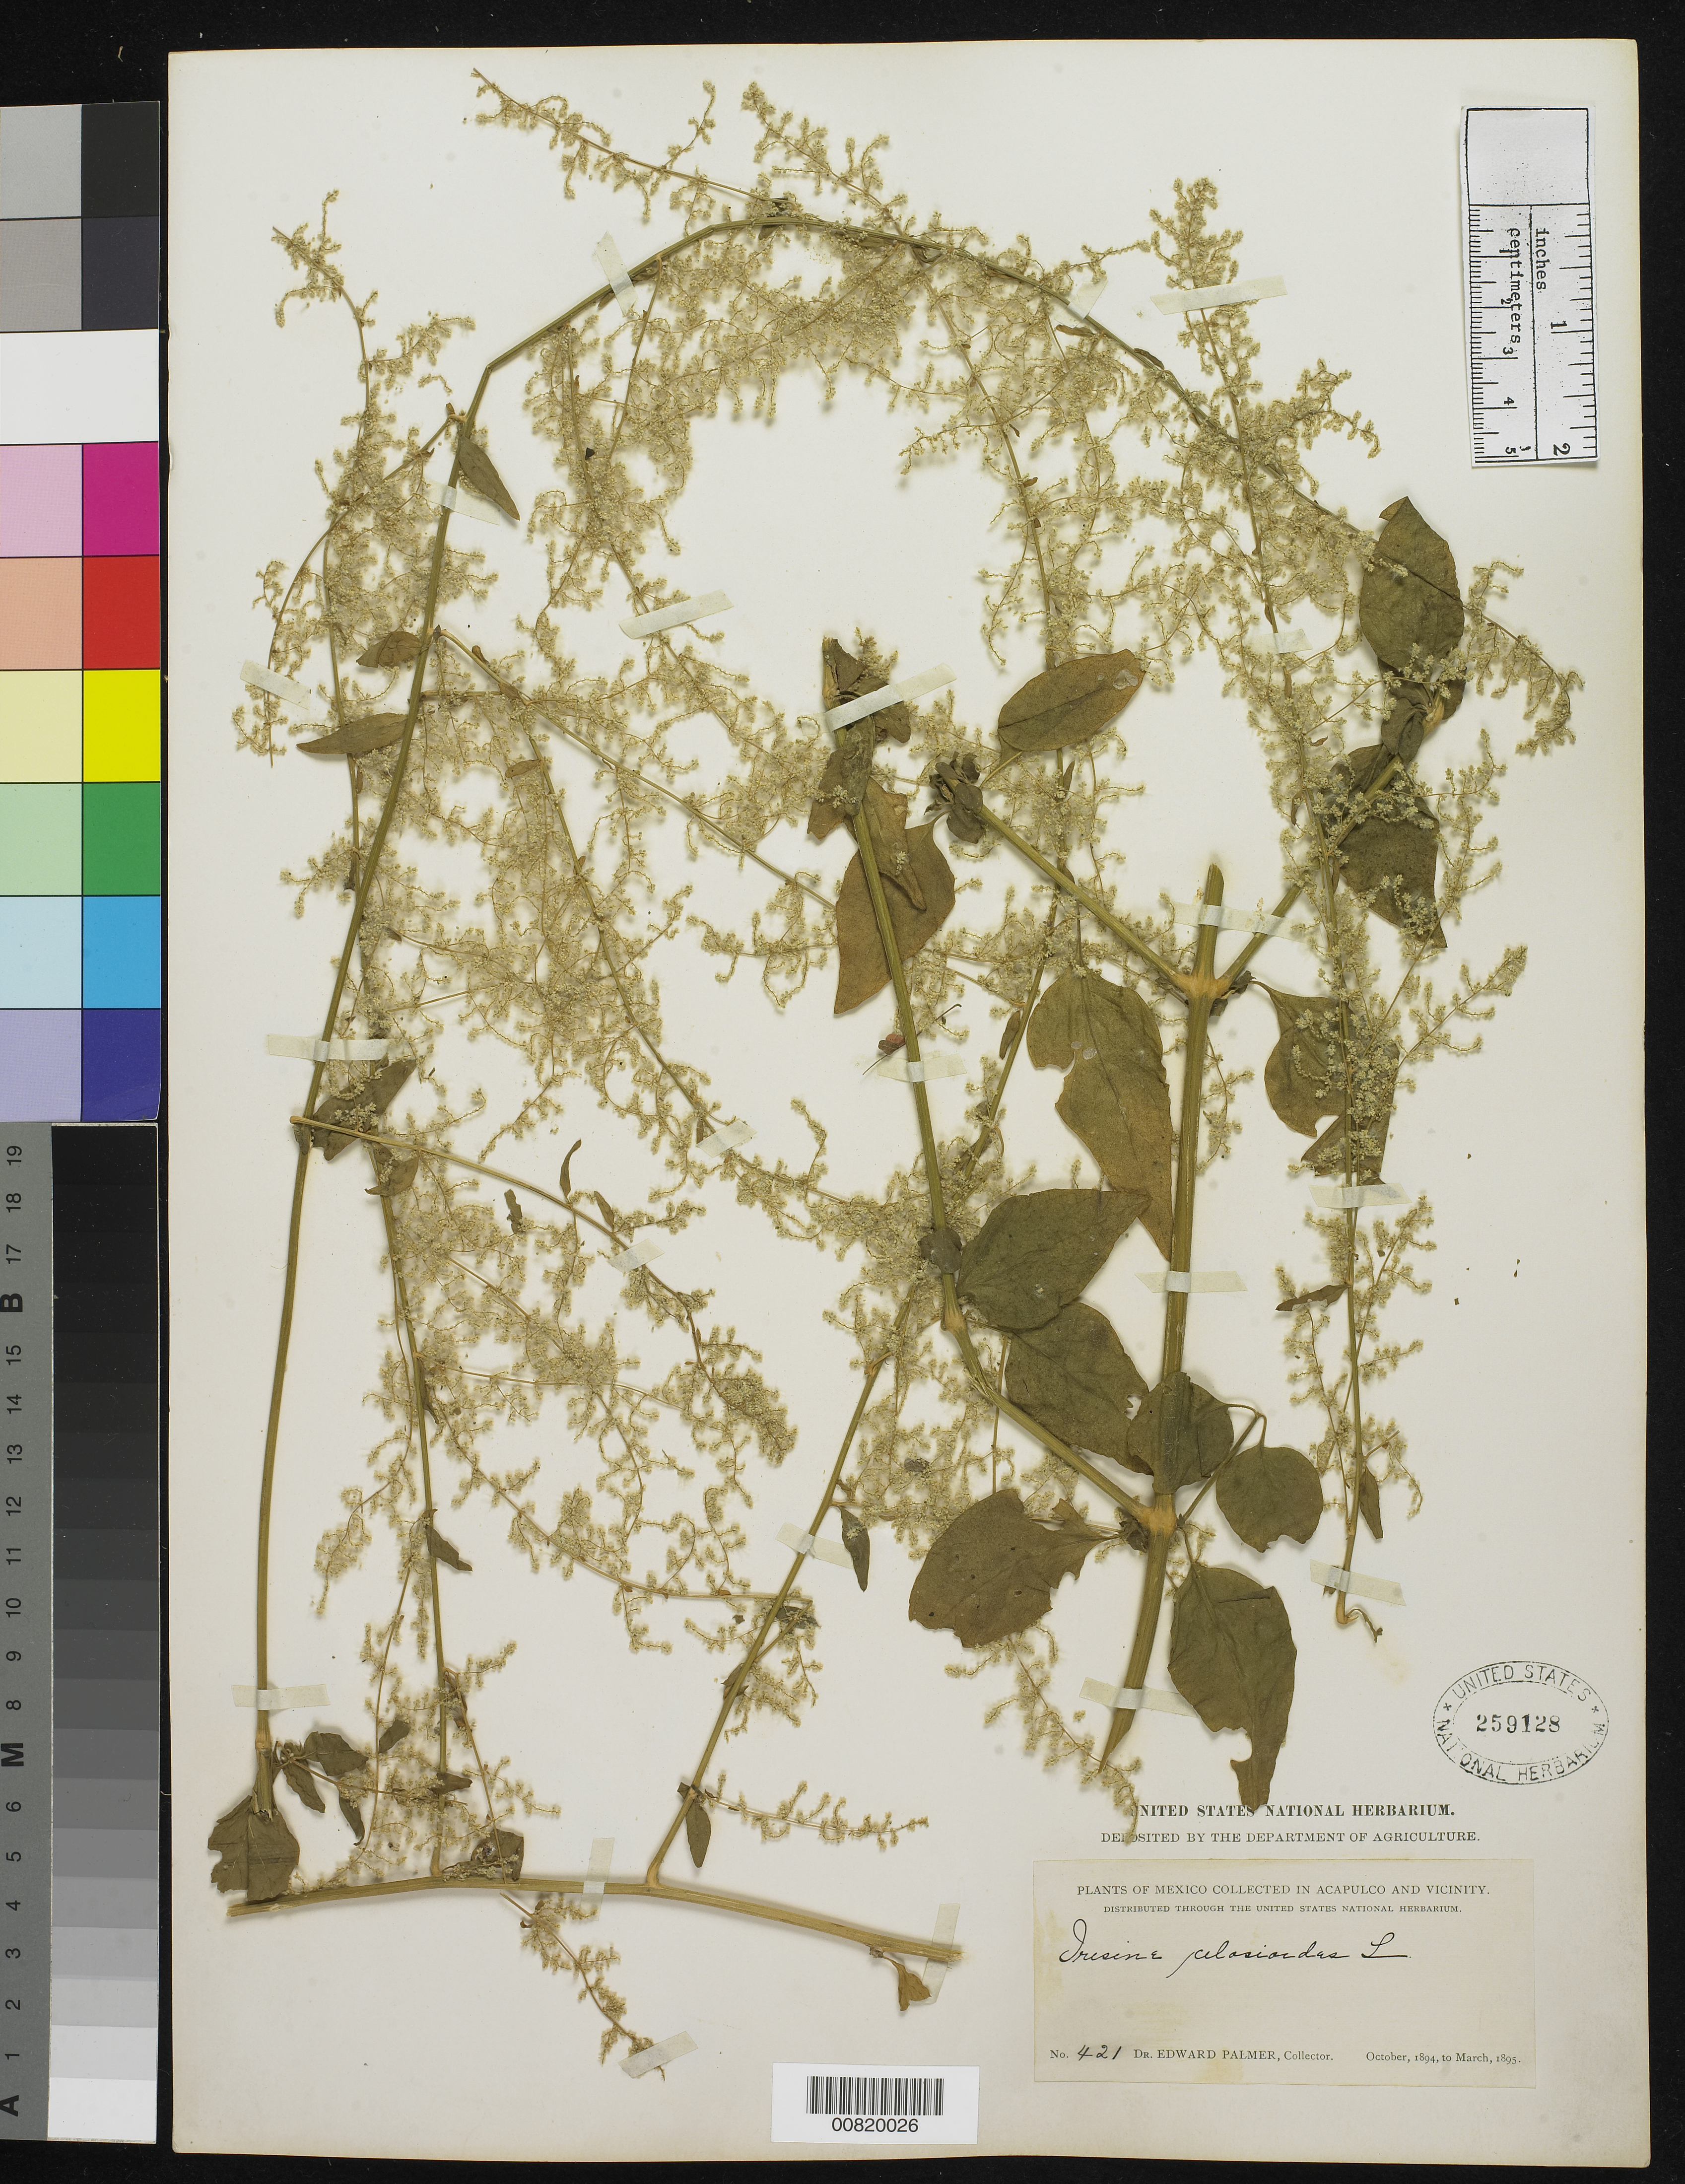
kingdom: Plantae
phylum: Tracheophyta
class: Magnoliopsida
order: Caryophyllales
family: Amaranthaceae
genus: Iresine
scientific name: Iresine celosioides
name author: L.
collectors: E. Palmer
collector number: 421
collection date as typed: Oct 1894 to -- Mar 1895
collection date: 1894-10/1895-03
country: Mexico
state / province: Guerrero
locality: Acapulco, Guerrero and vicinity.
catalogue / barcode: US 259128